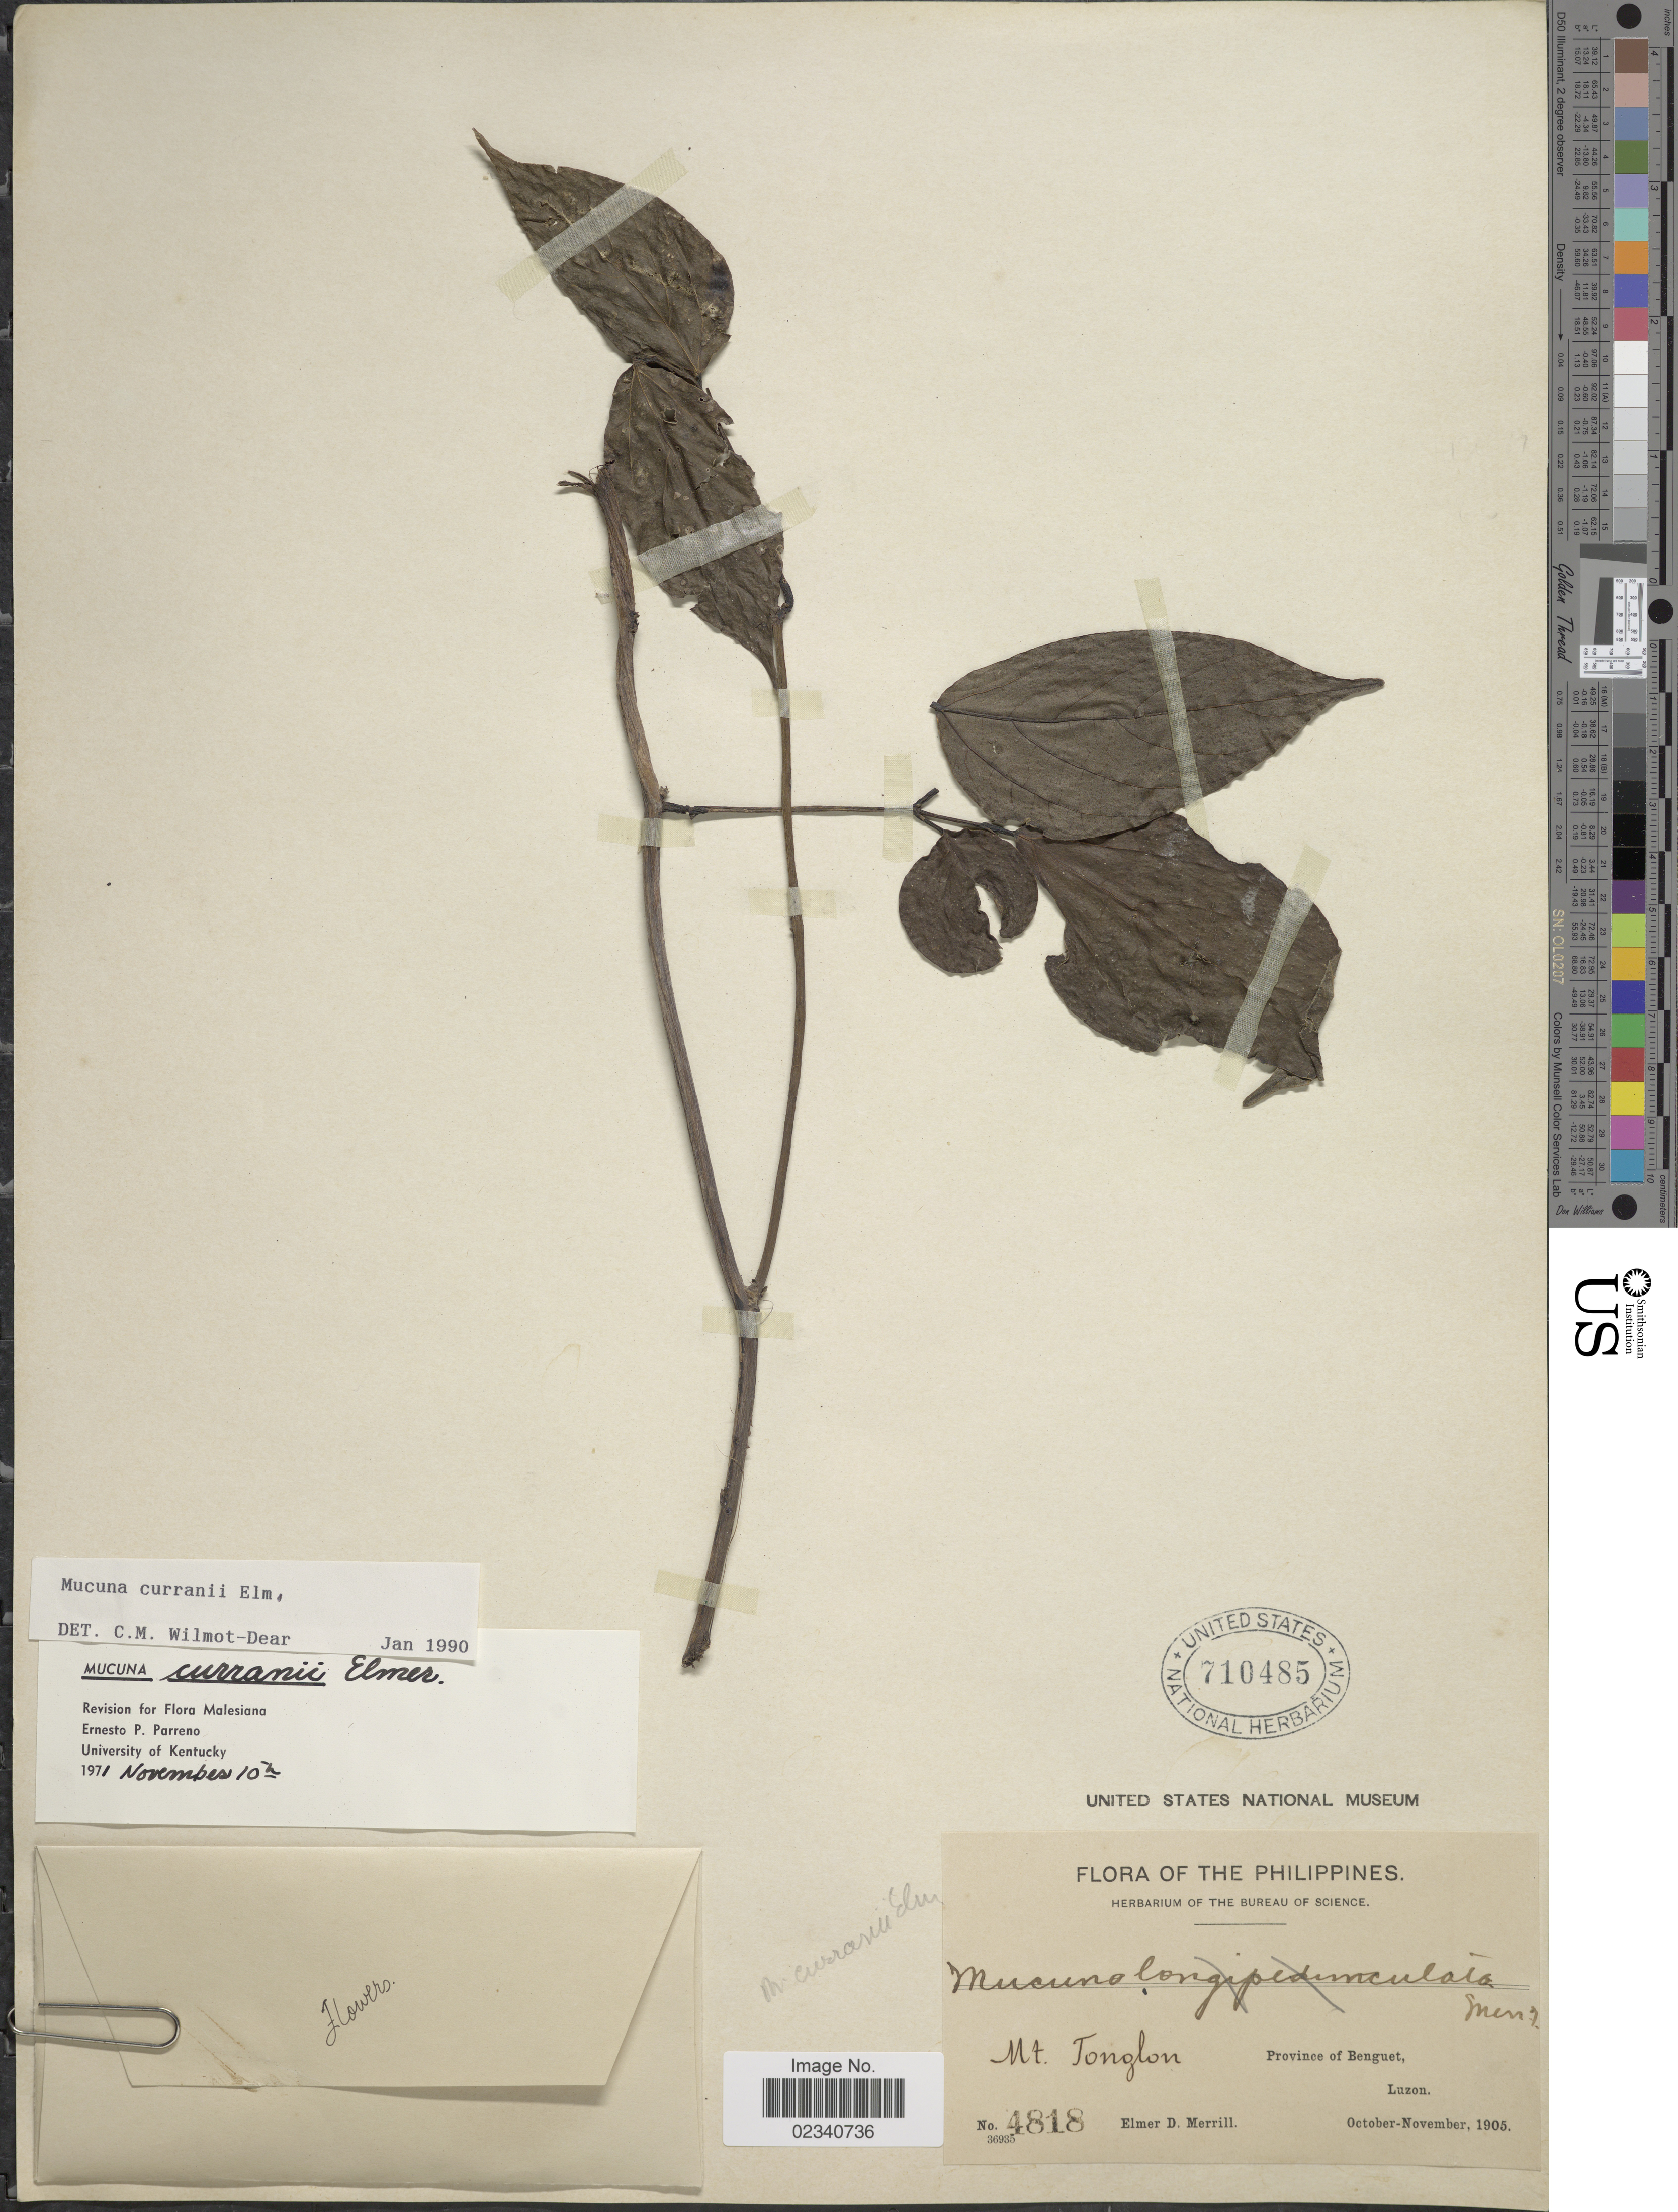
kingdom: Plantae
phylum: Tracheophyta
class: Magnoliopsida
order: Fabales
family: Fabaceae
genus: Mucuna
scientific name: Mucuna curranii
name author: Elmer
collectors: E. D. Merrill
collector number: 4818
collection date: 1905-10/1905-11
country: Philippines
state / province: Cordillera (Administrative Region)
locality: Mt. Tonglon, Province of Benguet, Luzon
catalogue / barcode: US 710485